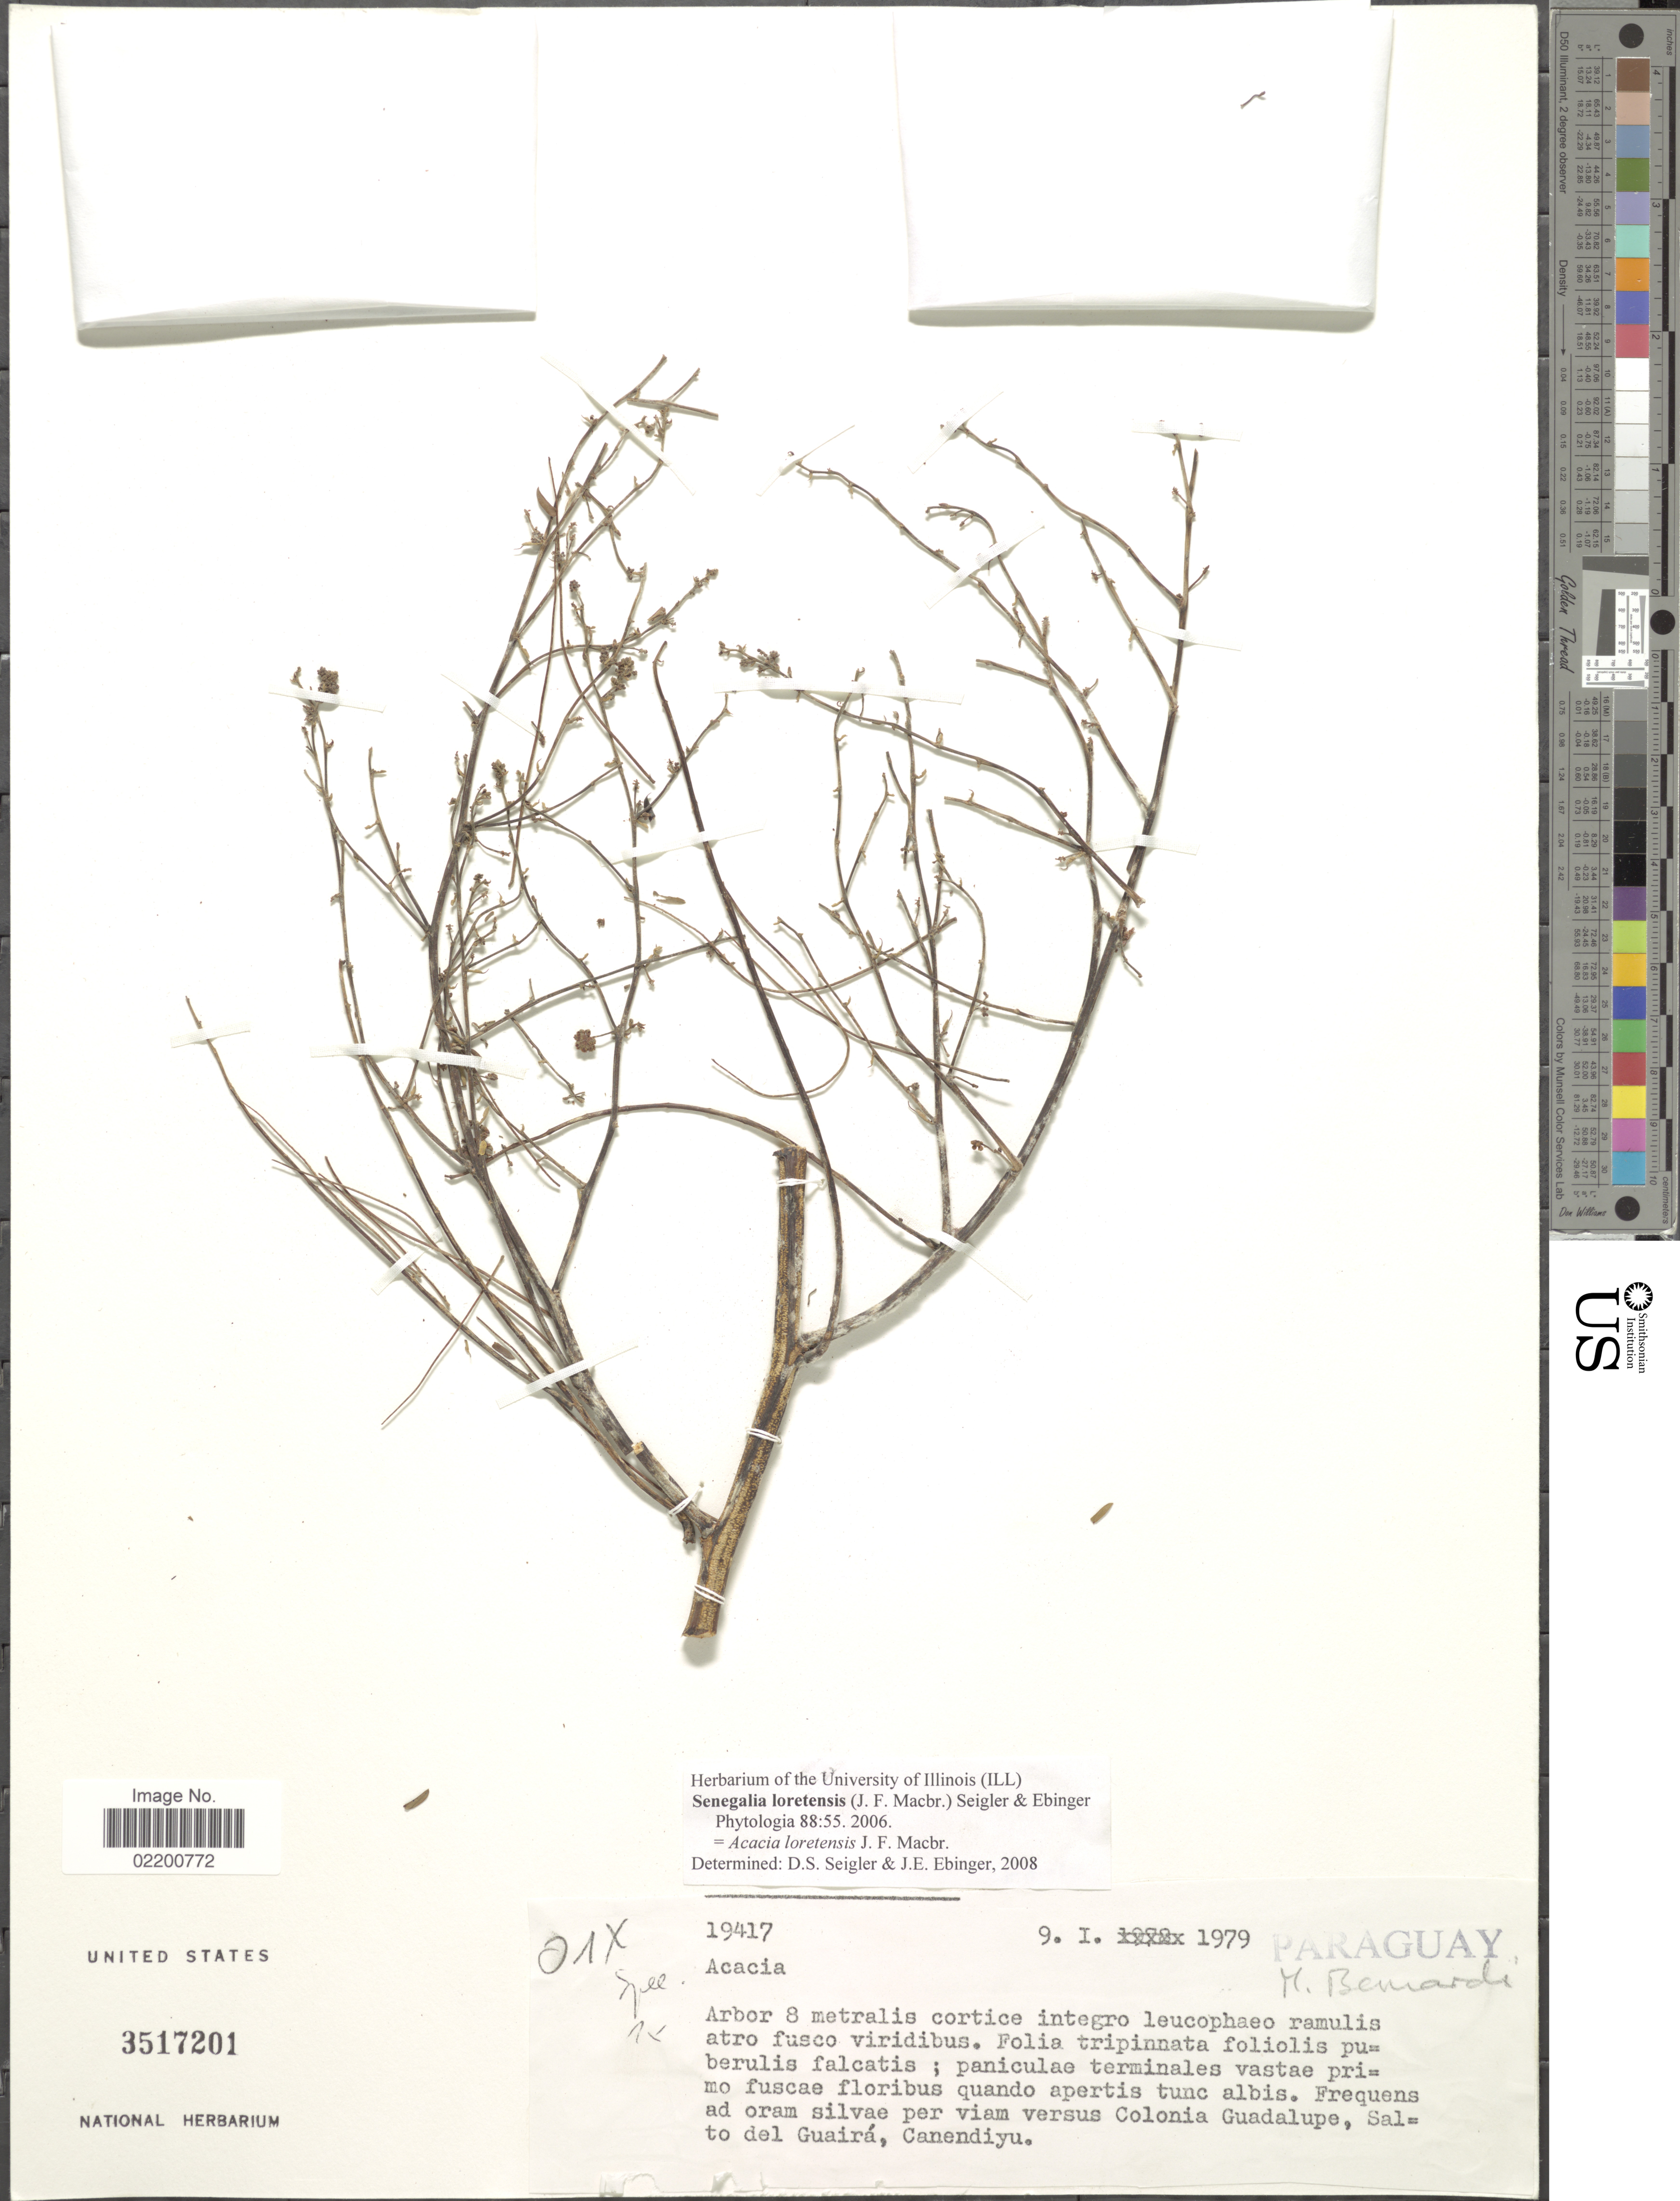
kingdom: Plantae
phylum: Tracheophyta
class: Magnoliopsida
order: Fabales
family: Fabaceae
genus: Senegalia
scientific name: Senegalia loretensis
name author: (J.F. Macbr.) Seigler & Ebinger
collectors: M. Bernardi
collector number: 19417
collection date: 1979-01-09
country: Paraguay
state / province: Canindeyu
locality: Frequens ad oram silvae per viam versus Colonia Guadalupe, Sal= to del Guaira, Canendiyu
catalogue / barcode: US 3517201